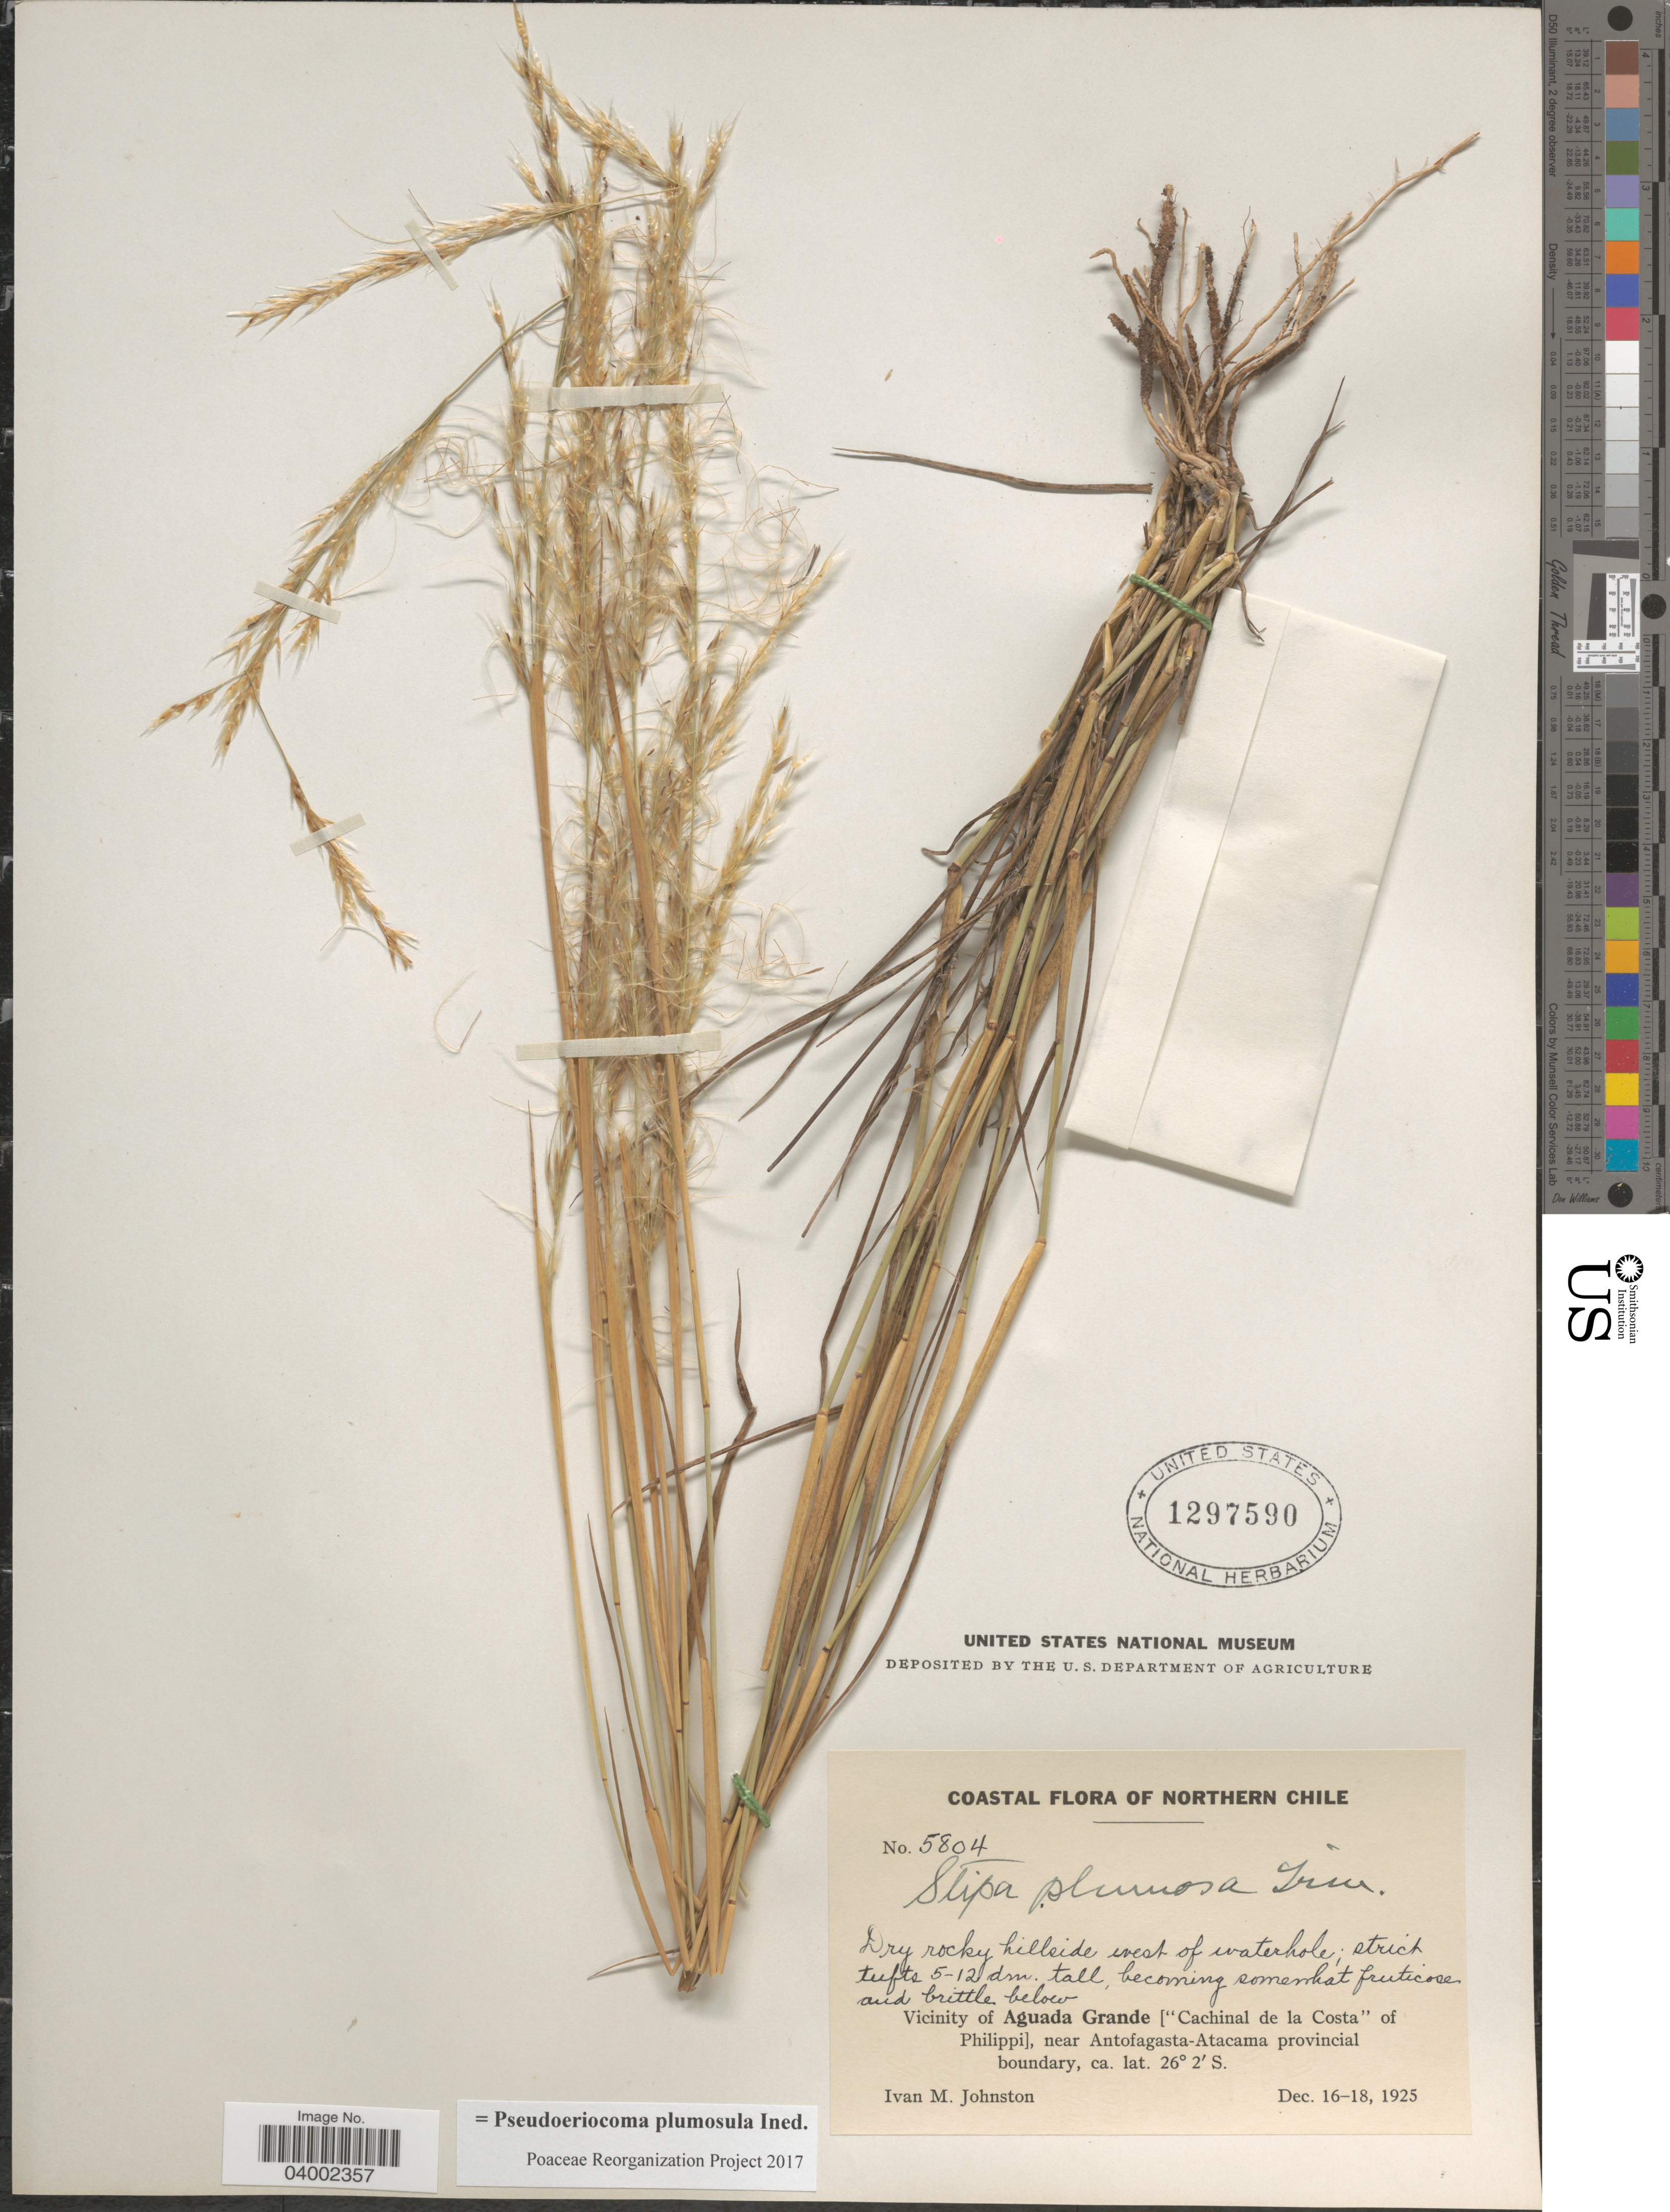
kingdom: Plantae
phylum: Tracheophyta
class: Liliopsida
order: Poales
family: Poaceae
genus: Pseudoeriocoma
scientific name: Pseudoeriocoma plumosula ined.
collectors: I.M. Johnston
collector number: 5804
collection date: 1925-12-16/1925-12-18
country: Chile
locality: Northern Chile. Dry rocky hillside west of waterhole. Vicinity of Aguada Grande ["Cachinal de la Costa" of Philippi], near Antofagasta-Atacama provincial boundary.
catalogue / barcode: US 1297590